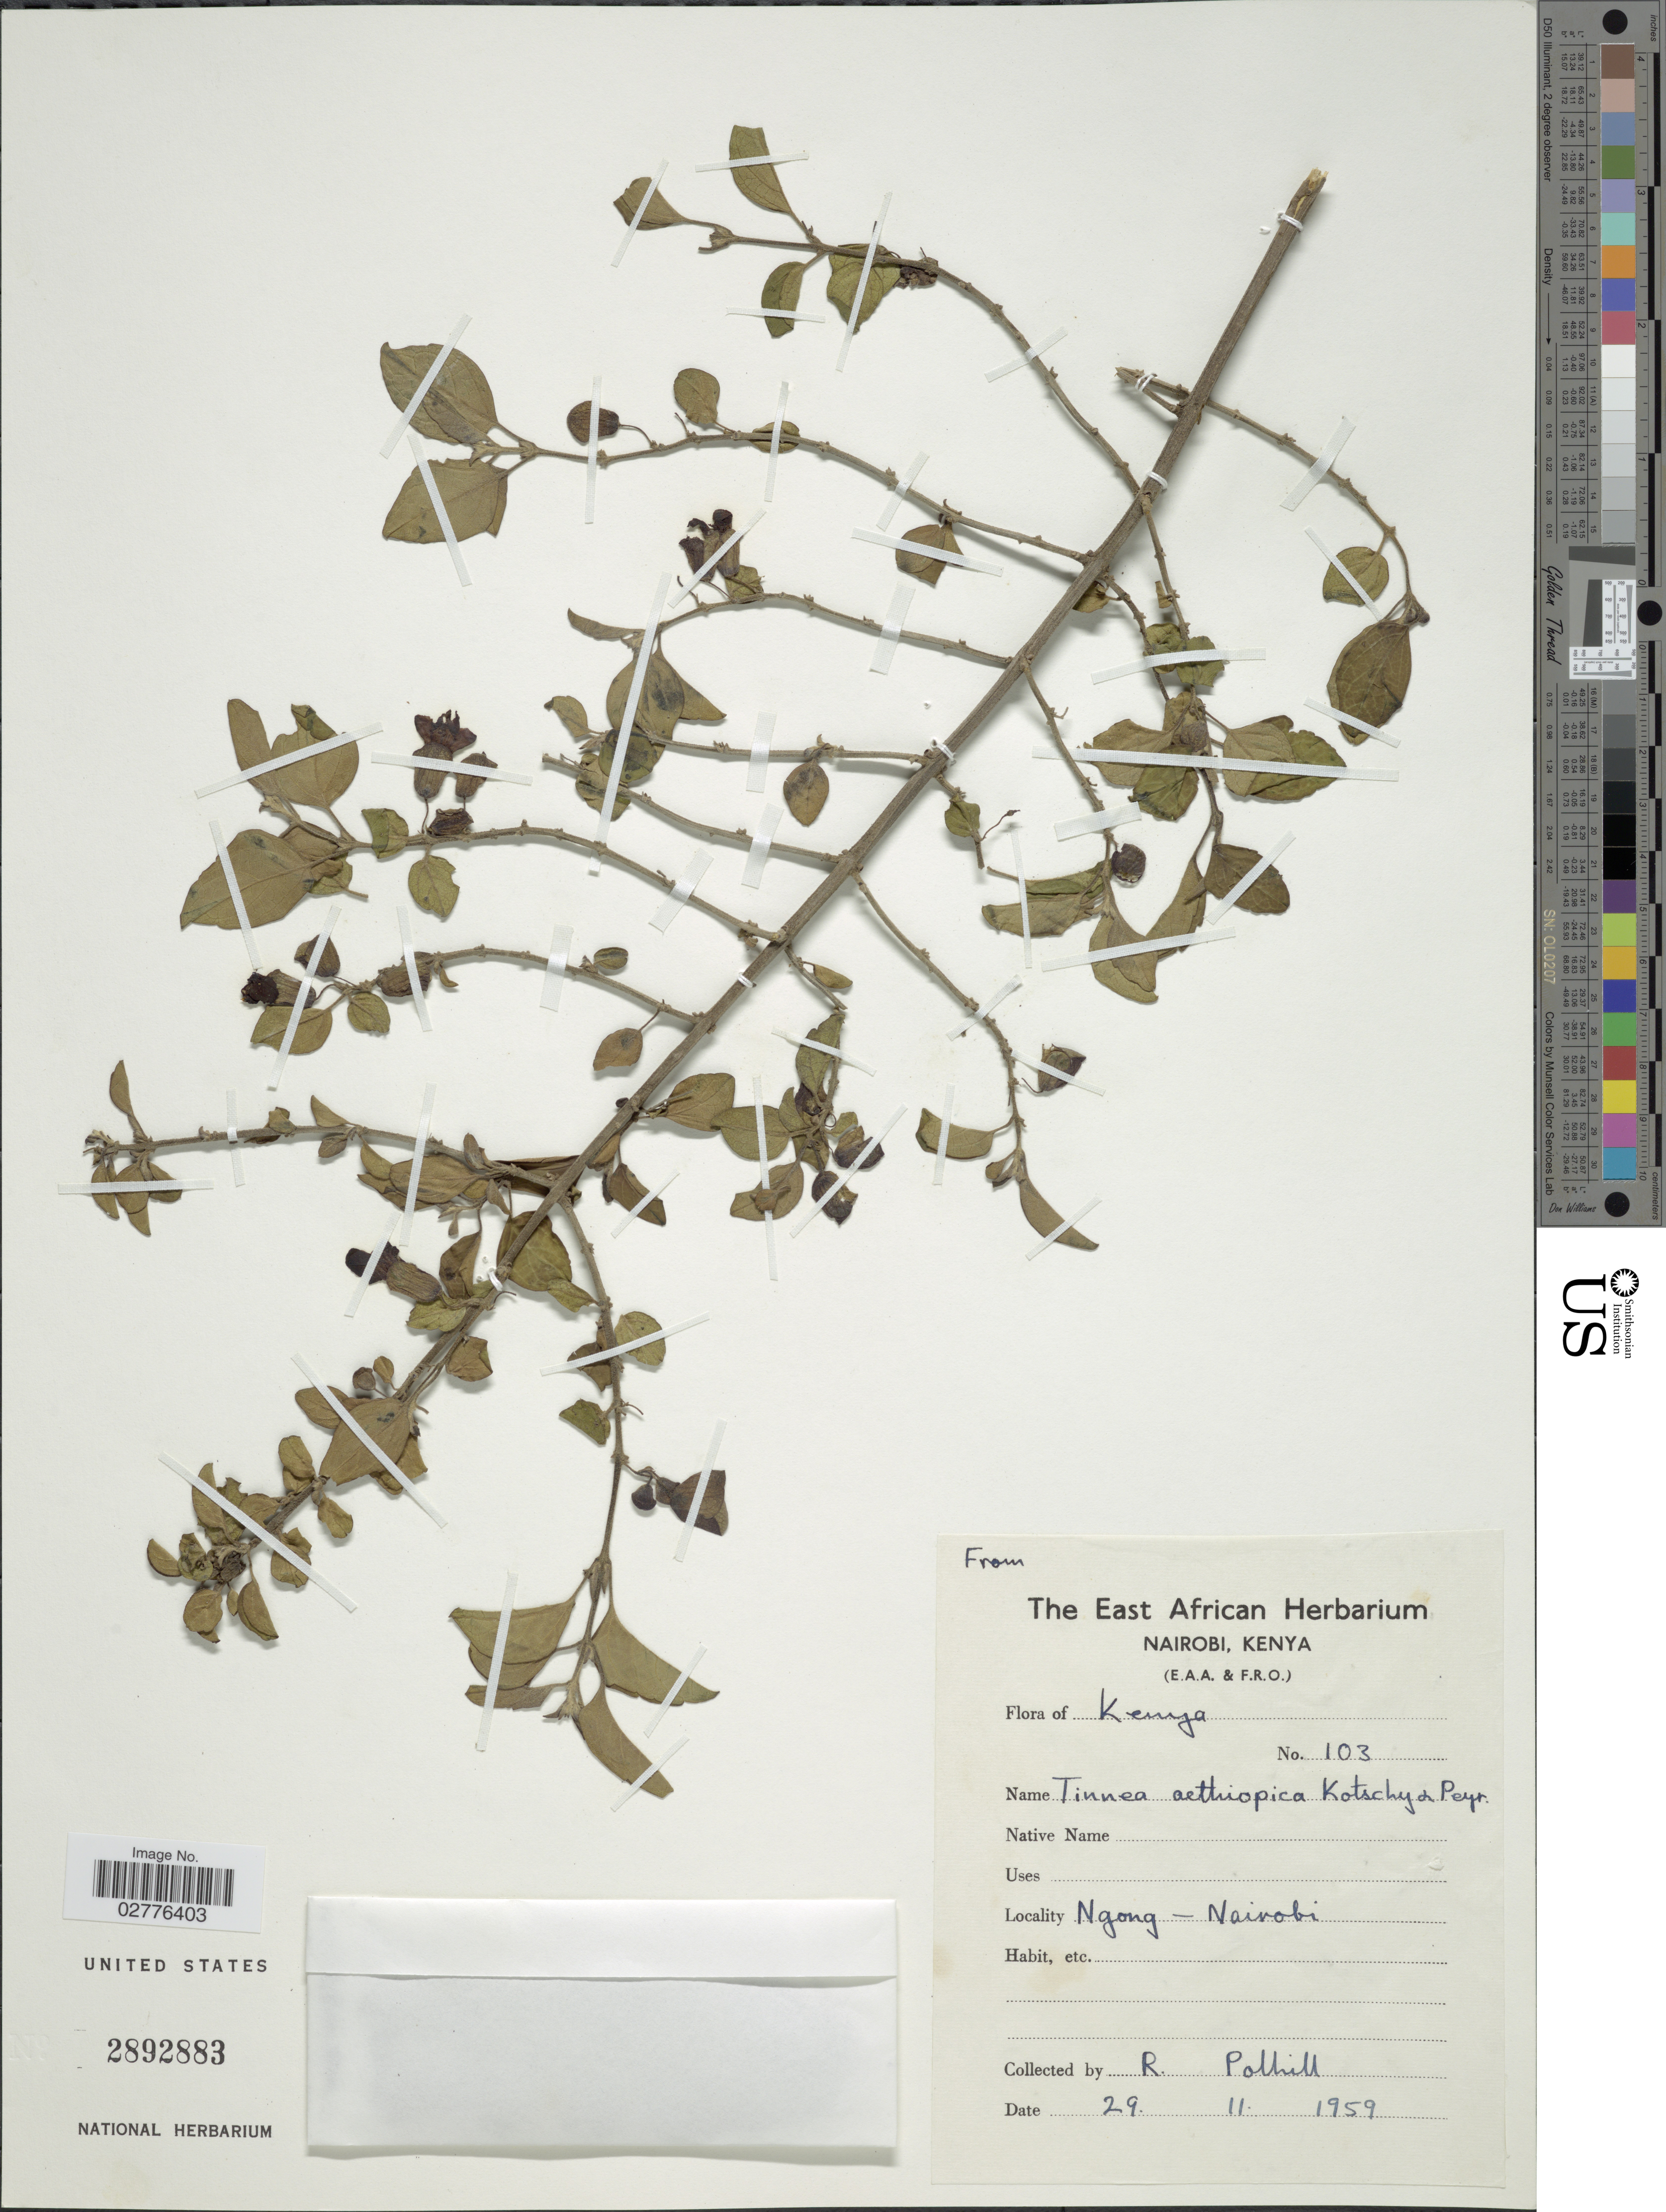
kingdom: Plantae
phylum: Tracheophyta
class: Magnoliopsida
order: Lamiales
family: Lamiaceae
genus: Tinnea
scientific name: Tinnea aethiopica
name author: Kotschy ex Hook. f.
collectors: R. M. Polhill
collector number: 103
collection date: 1959-11-29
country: Kenya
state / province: Nairobi Area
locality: Ngong-Nairobi.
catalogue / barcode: US 2892883